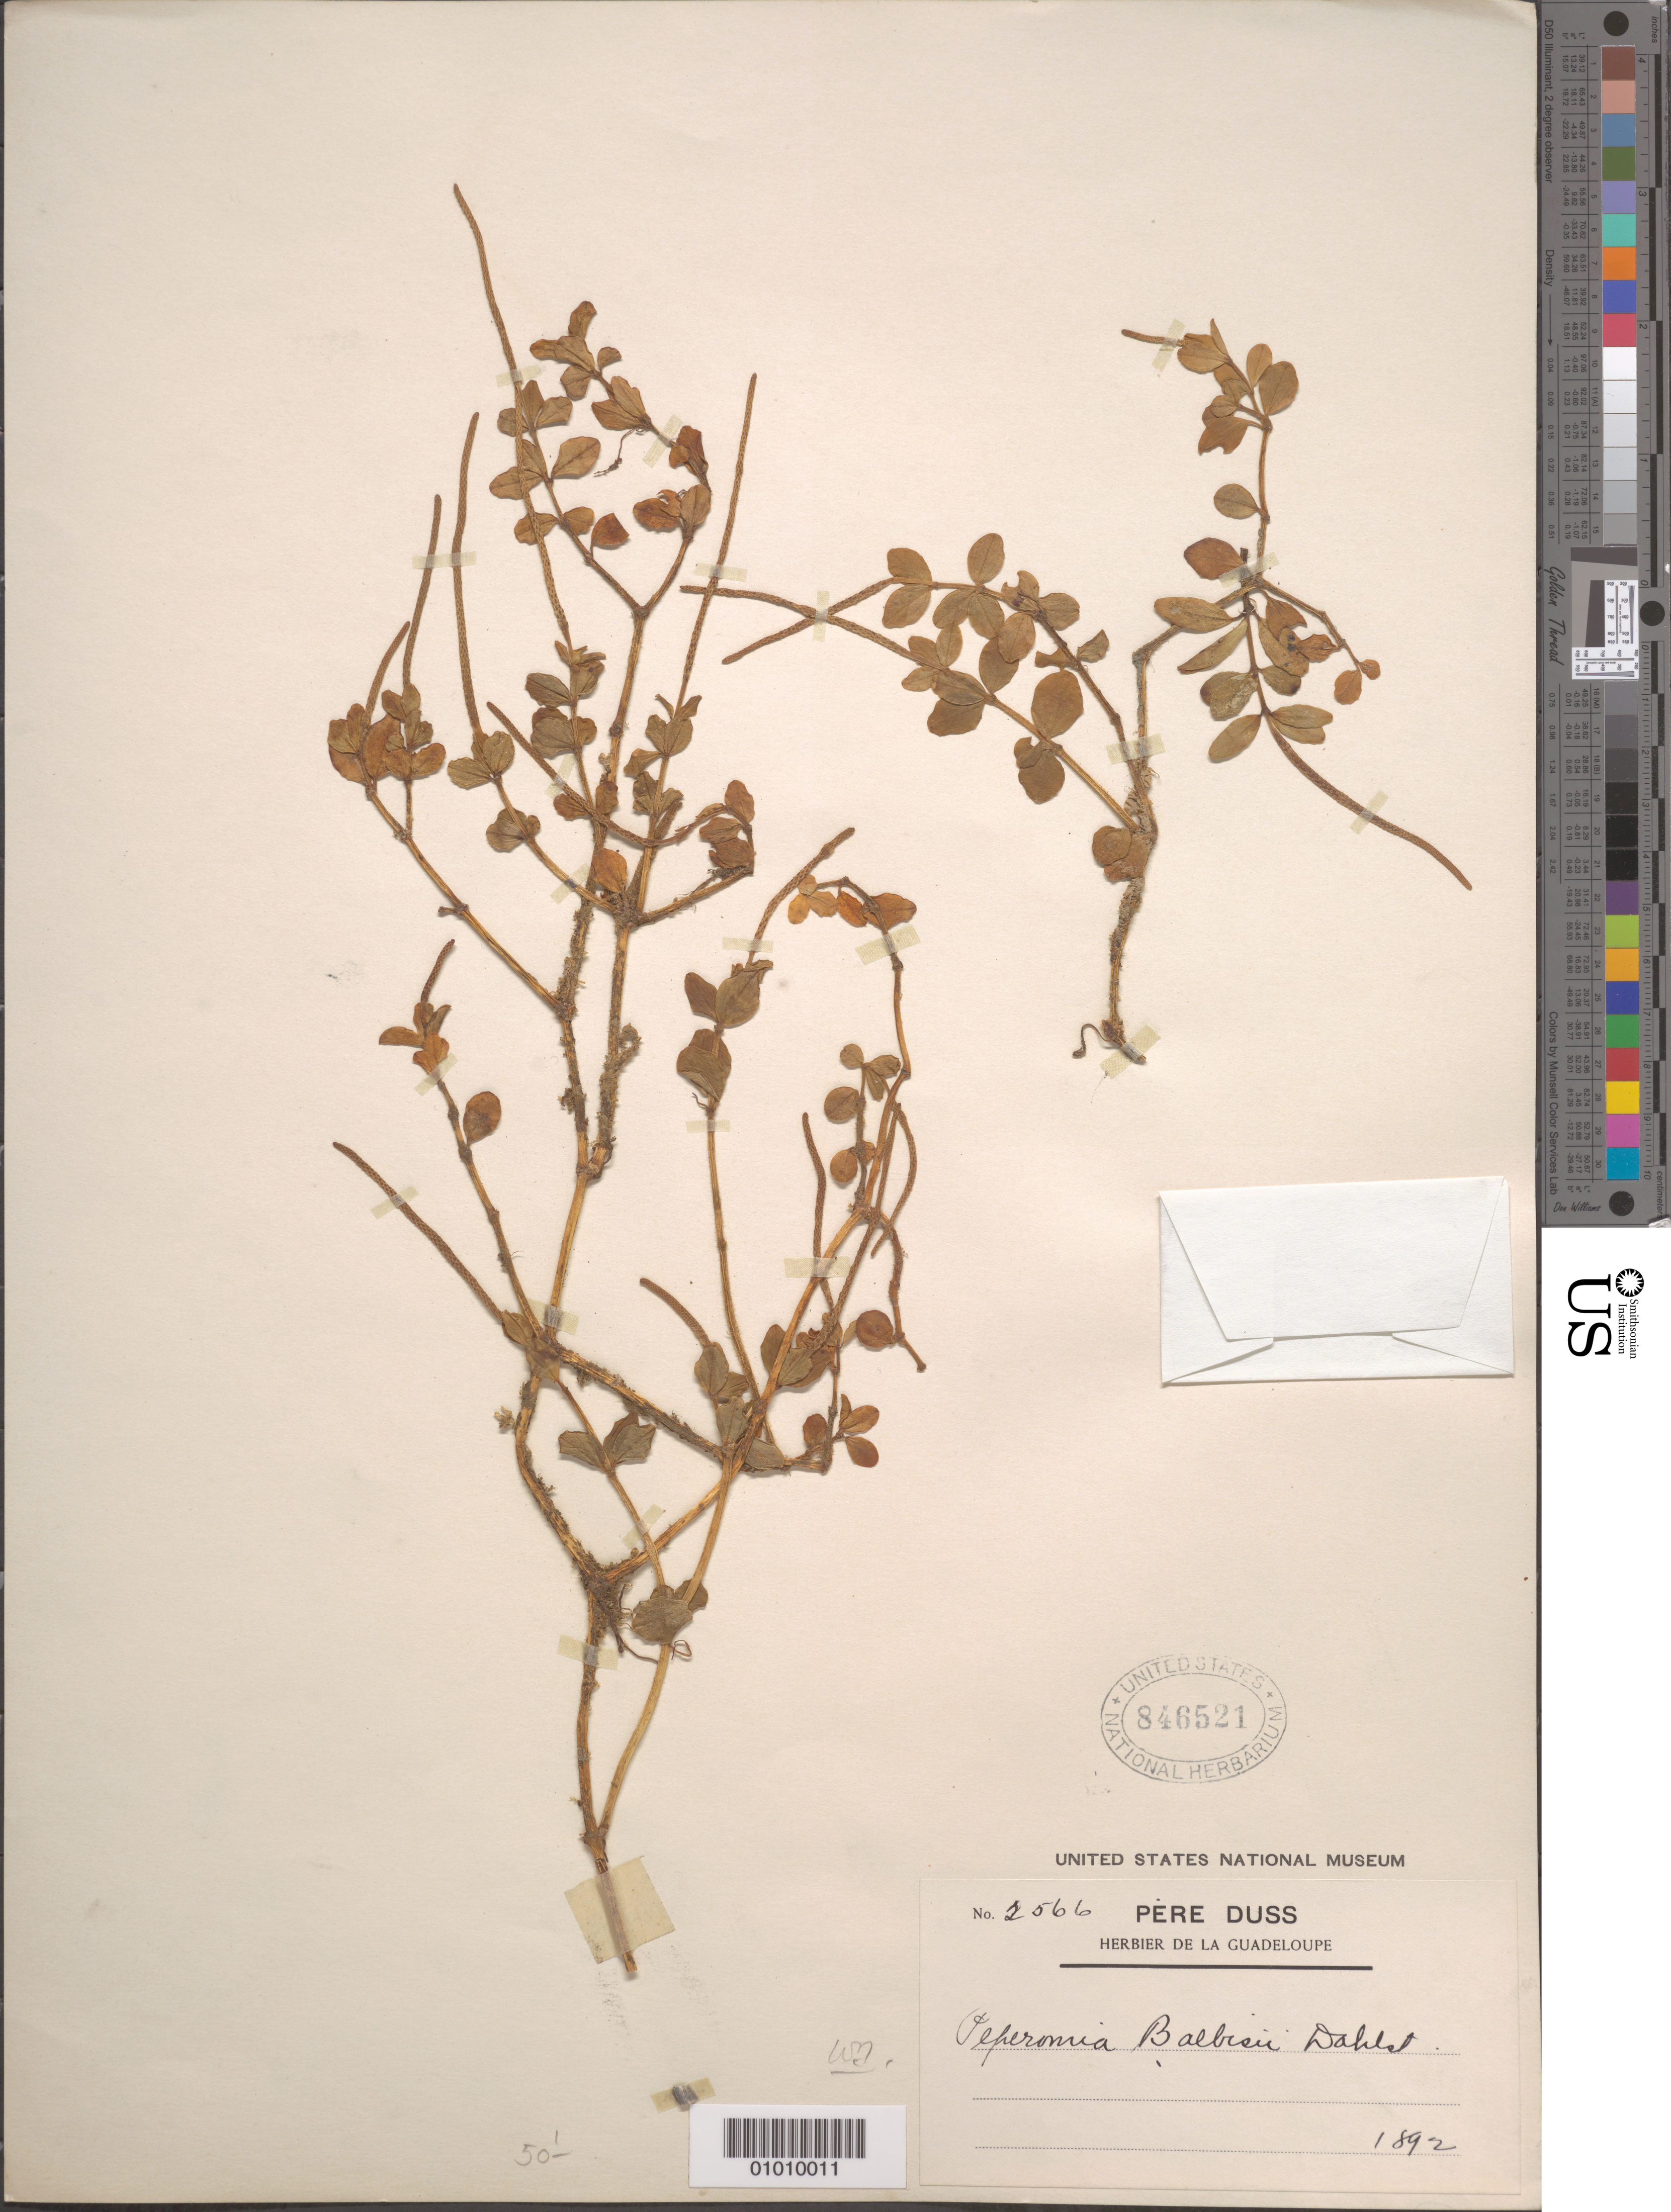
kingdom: Plantae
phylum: Tracheophyta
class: Magnoliopsida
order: Piperales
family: Piperaceae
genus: Peperomia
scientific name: Peperomia balbisii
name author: Dahlst.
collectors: Père Duss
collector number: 2066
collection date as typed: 1892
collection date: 1892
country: Guadeloupe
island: Basse Terre [Guadeloupe]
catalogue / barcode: US 846521